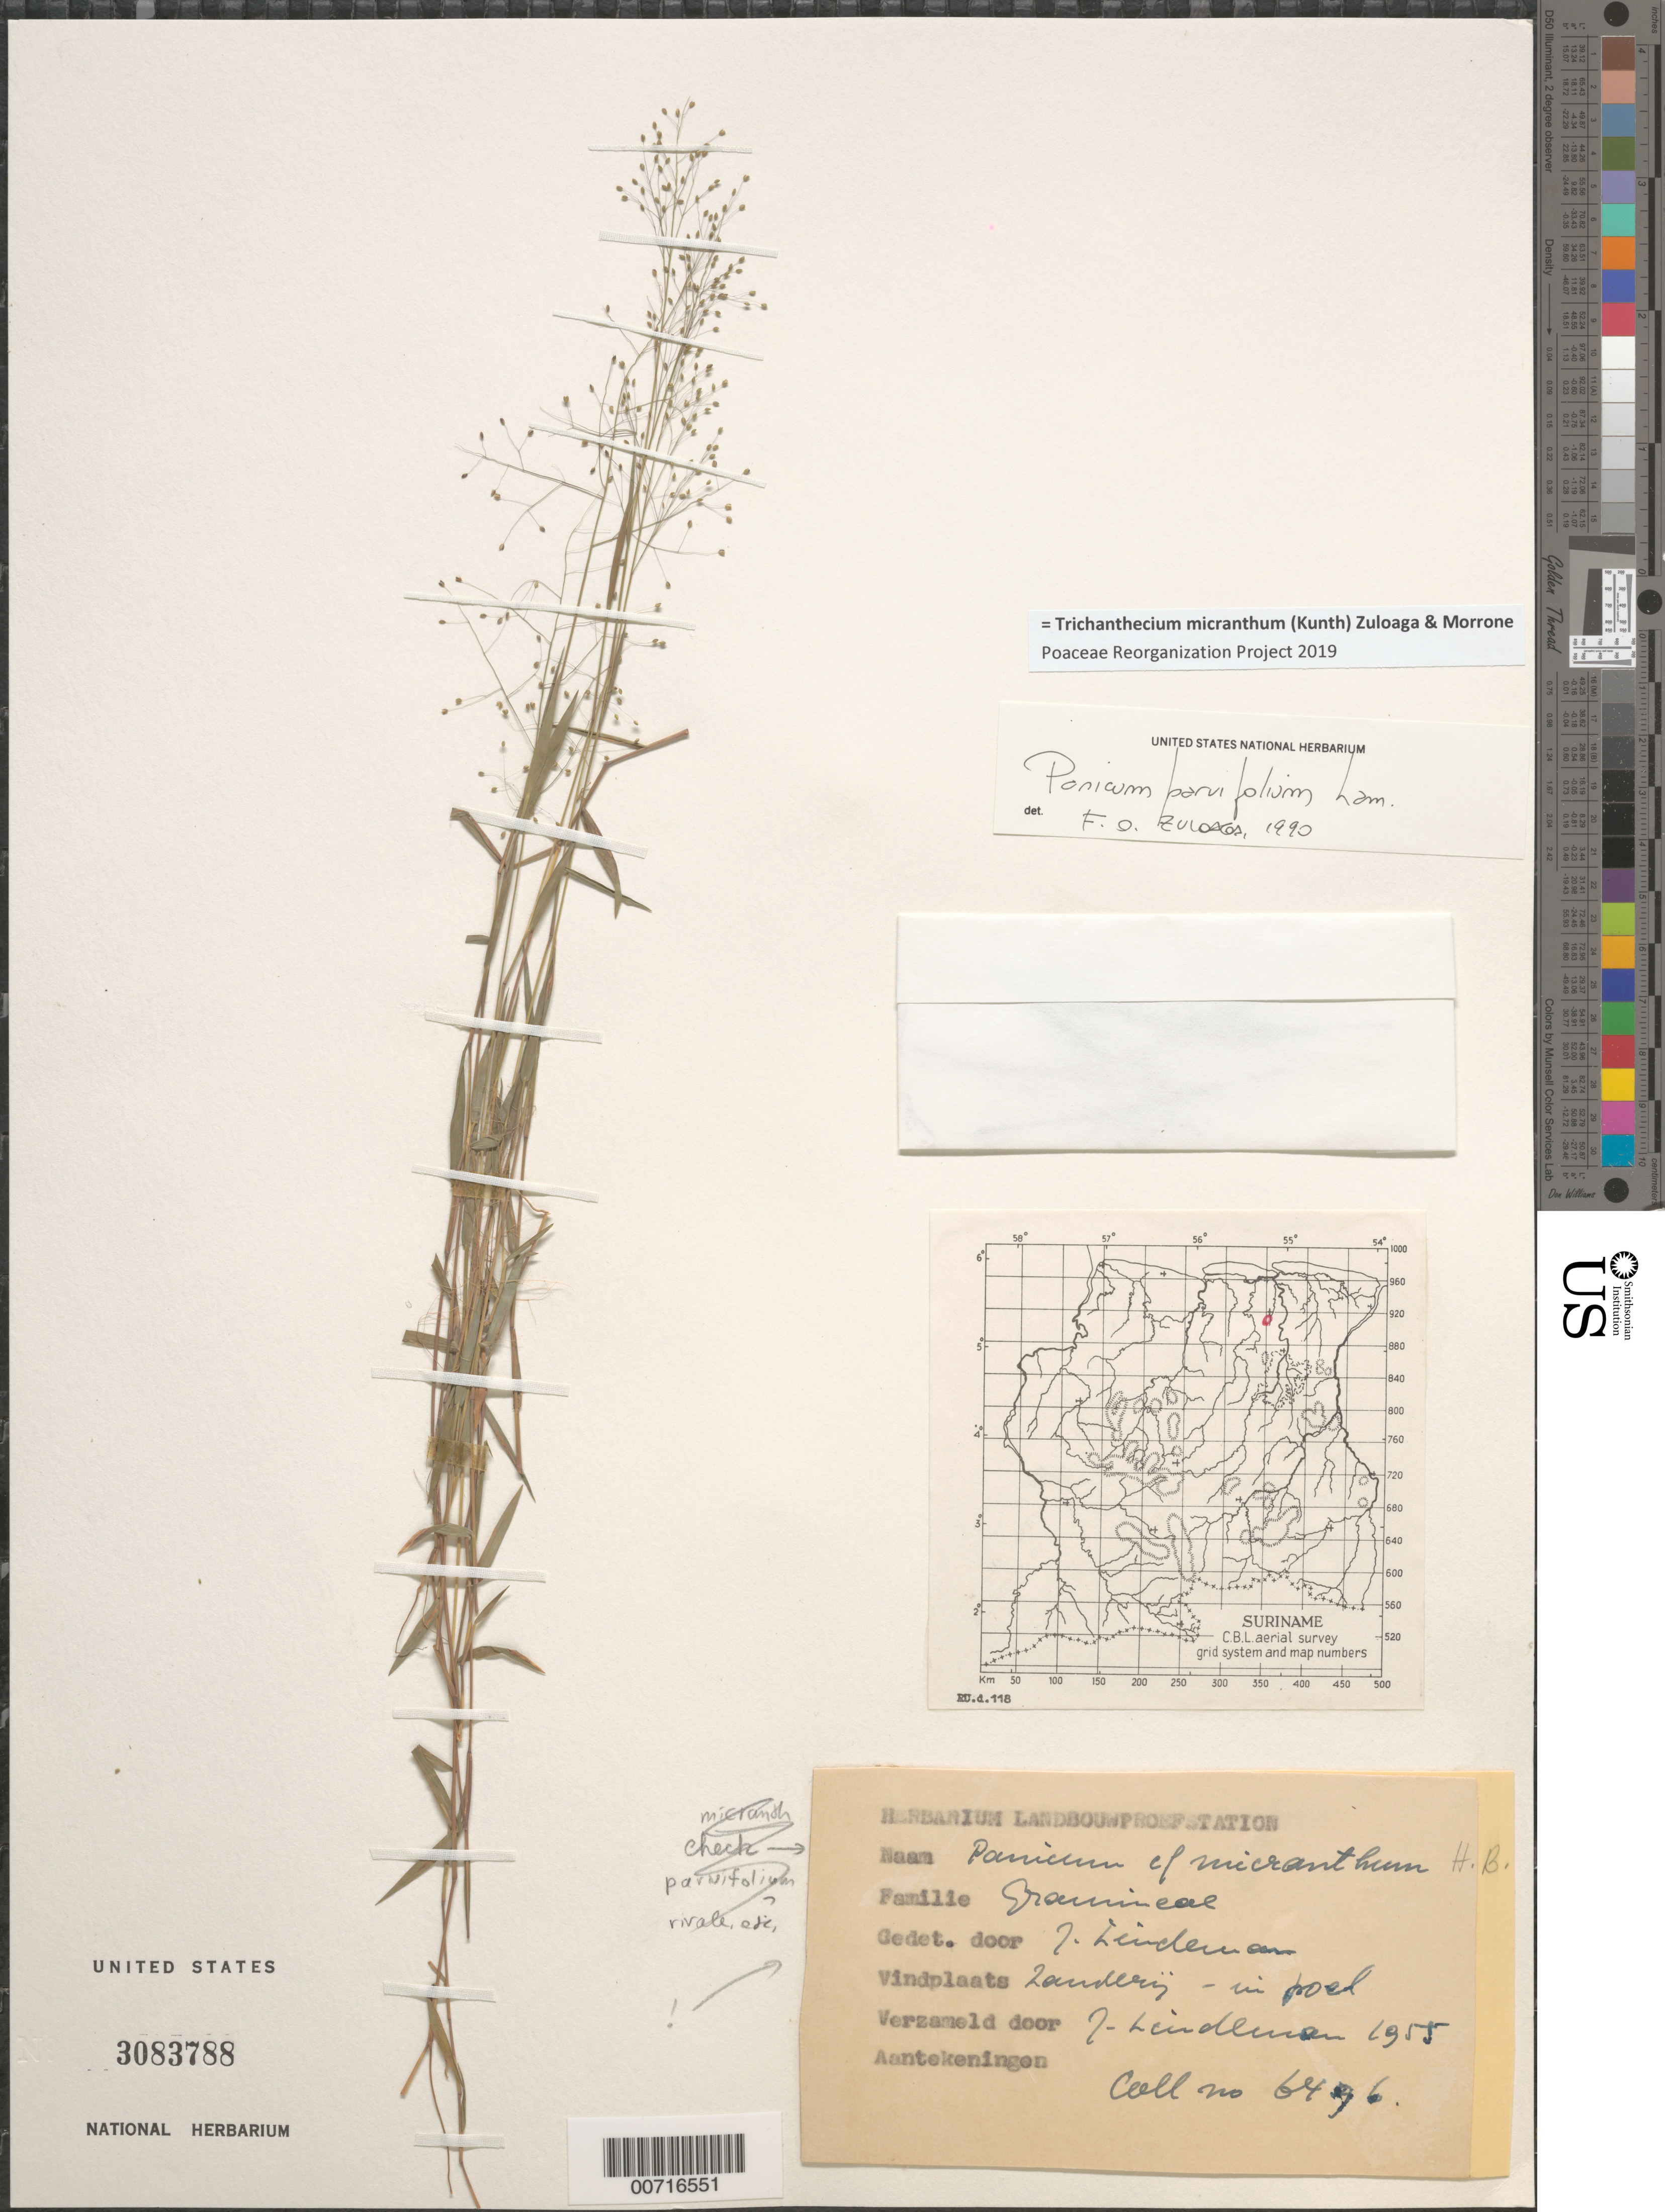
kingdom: Plantae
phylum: Tracheophyta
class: Liliopsida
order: Poales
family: Poaceae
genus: Trichanthecium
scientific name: Trichanthecium micranthum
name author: (Kunth) Zuloaga & Morrone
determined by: Poaceae Reorganization Project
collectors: J. C. Lindeman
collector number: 6496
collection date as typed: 1955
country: Suriname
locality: Zanderij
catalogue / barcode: US 3083788